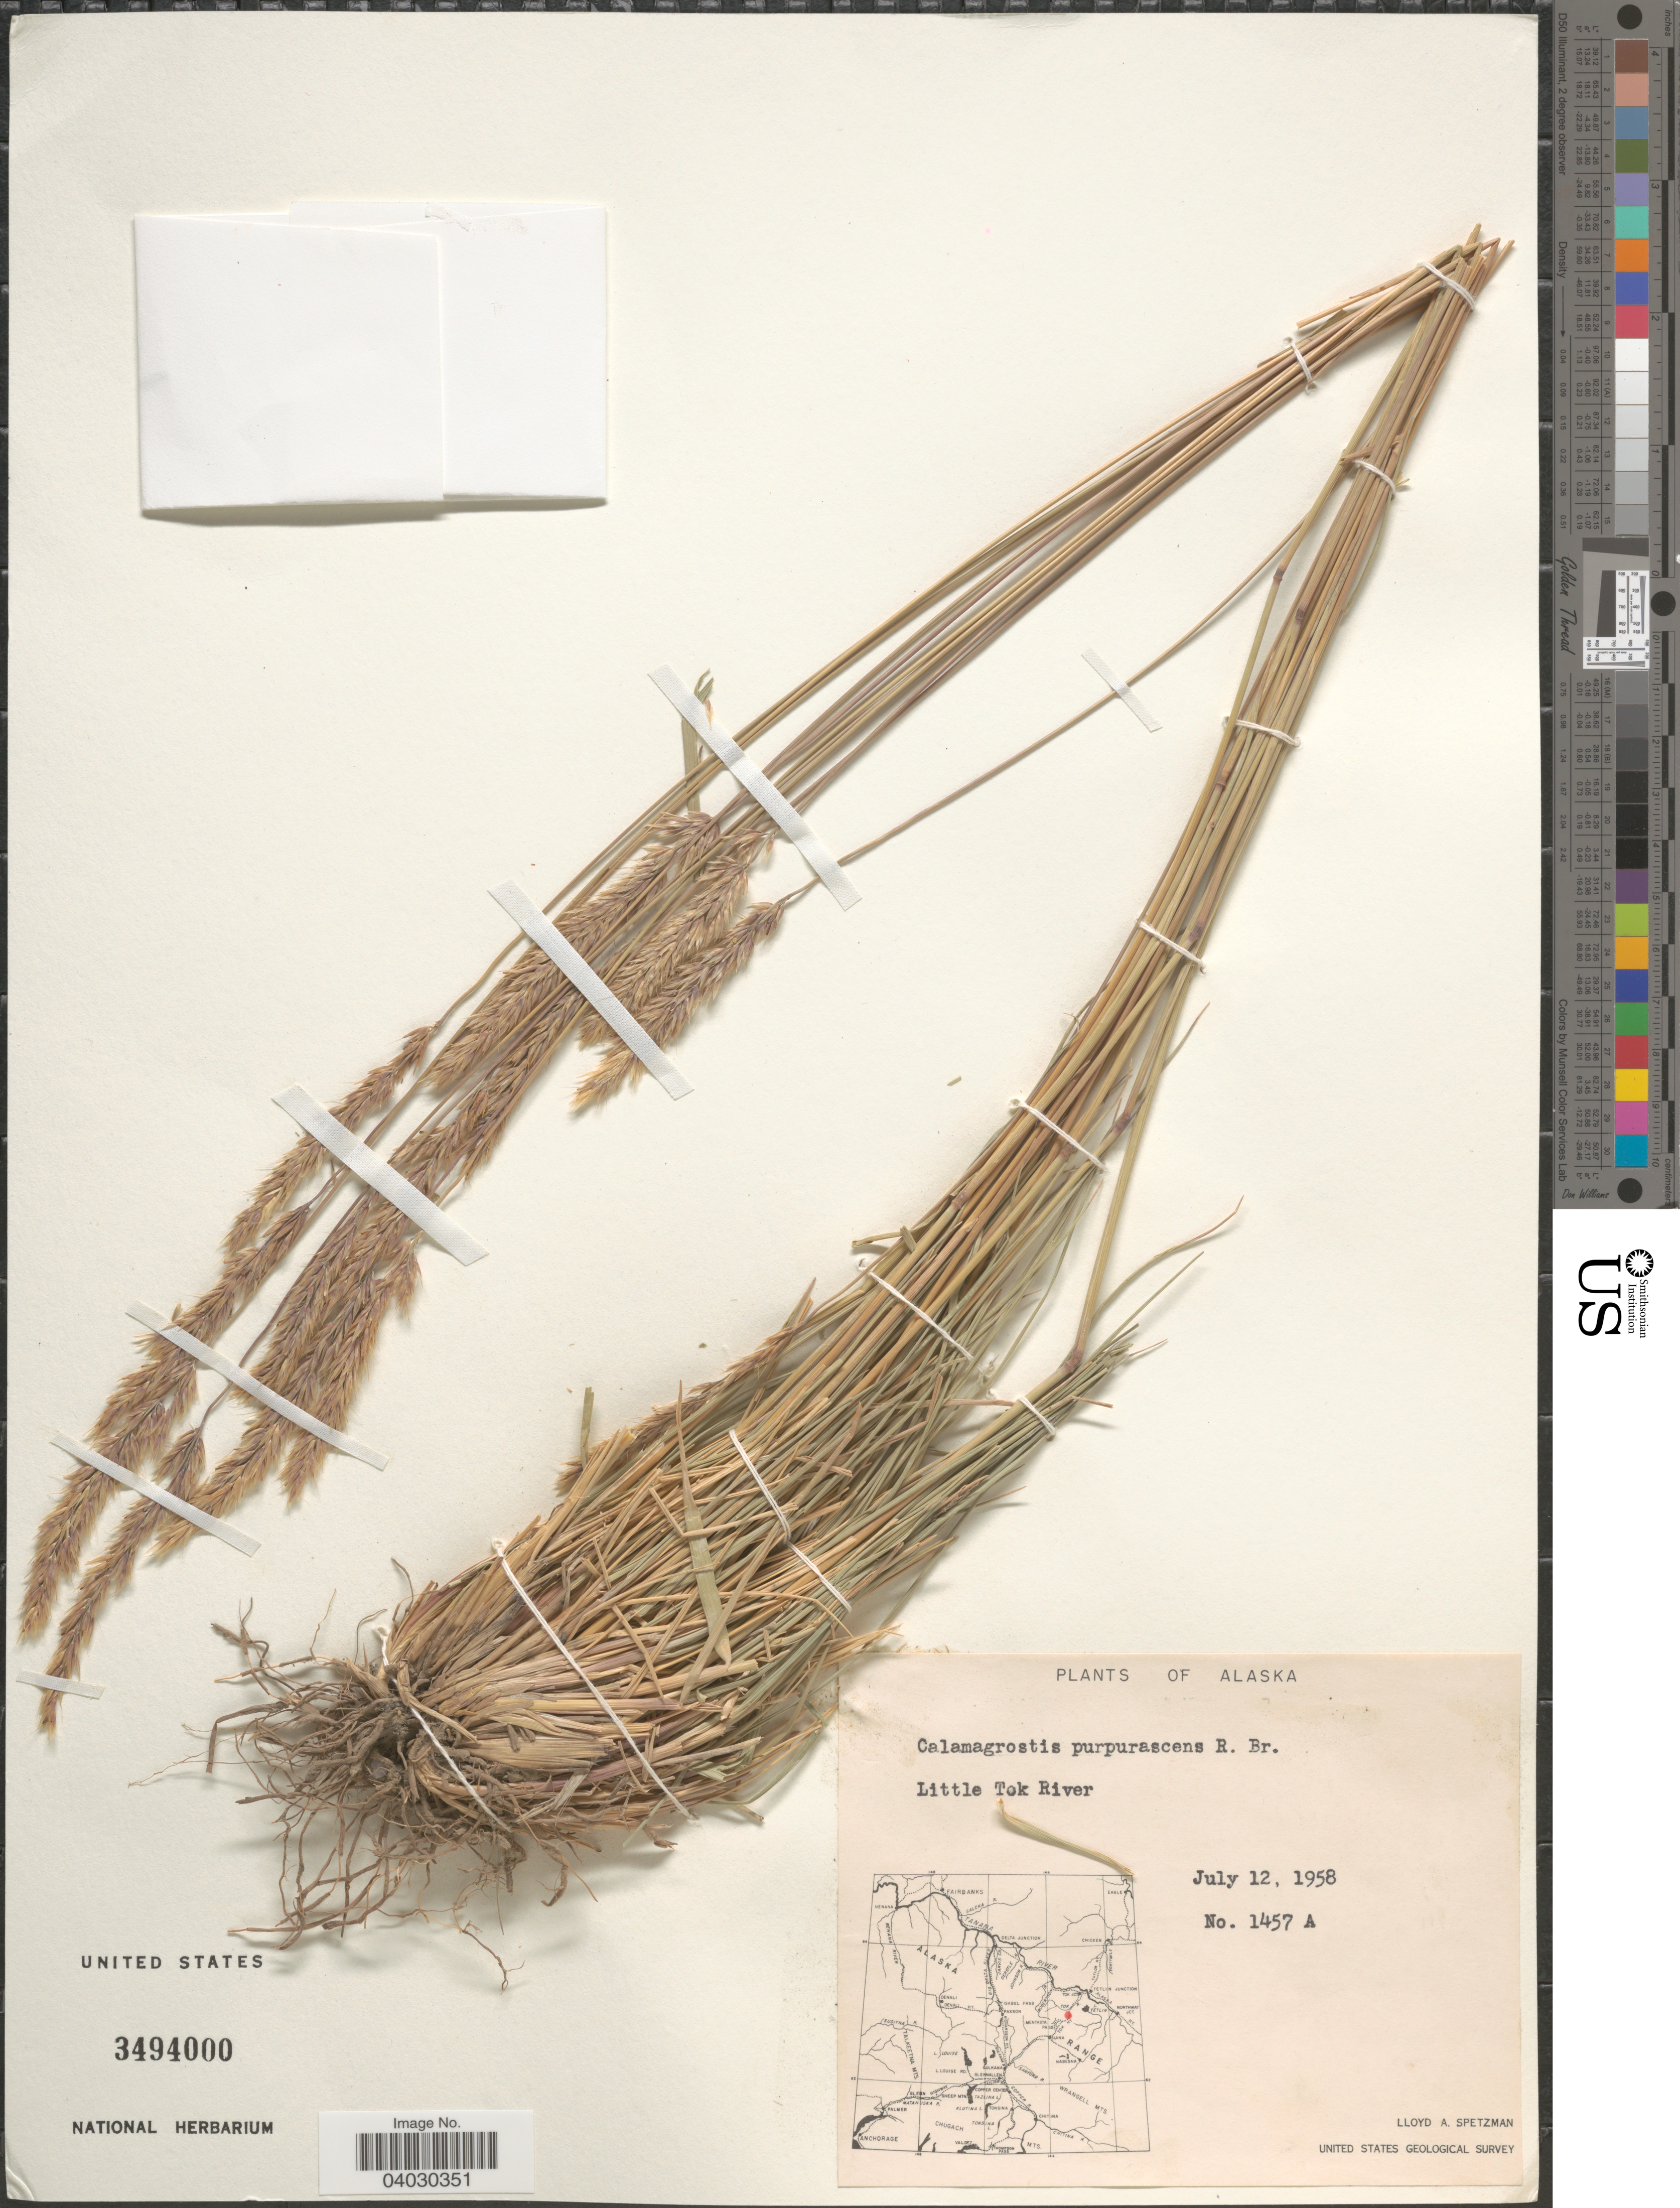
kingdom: Plantae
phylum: Tracheophyta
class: Liliopsida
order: Poales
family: Poaceae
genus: Calamagrostis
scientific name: Calamagrostis purpurascens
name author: R. Br.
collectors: L. Spetzman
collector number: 1457 A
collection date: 1958-07-12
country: United States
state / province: Alaska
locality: Little Tok River.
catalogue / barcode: US 3494000